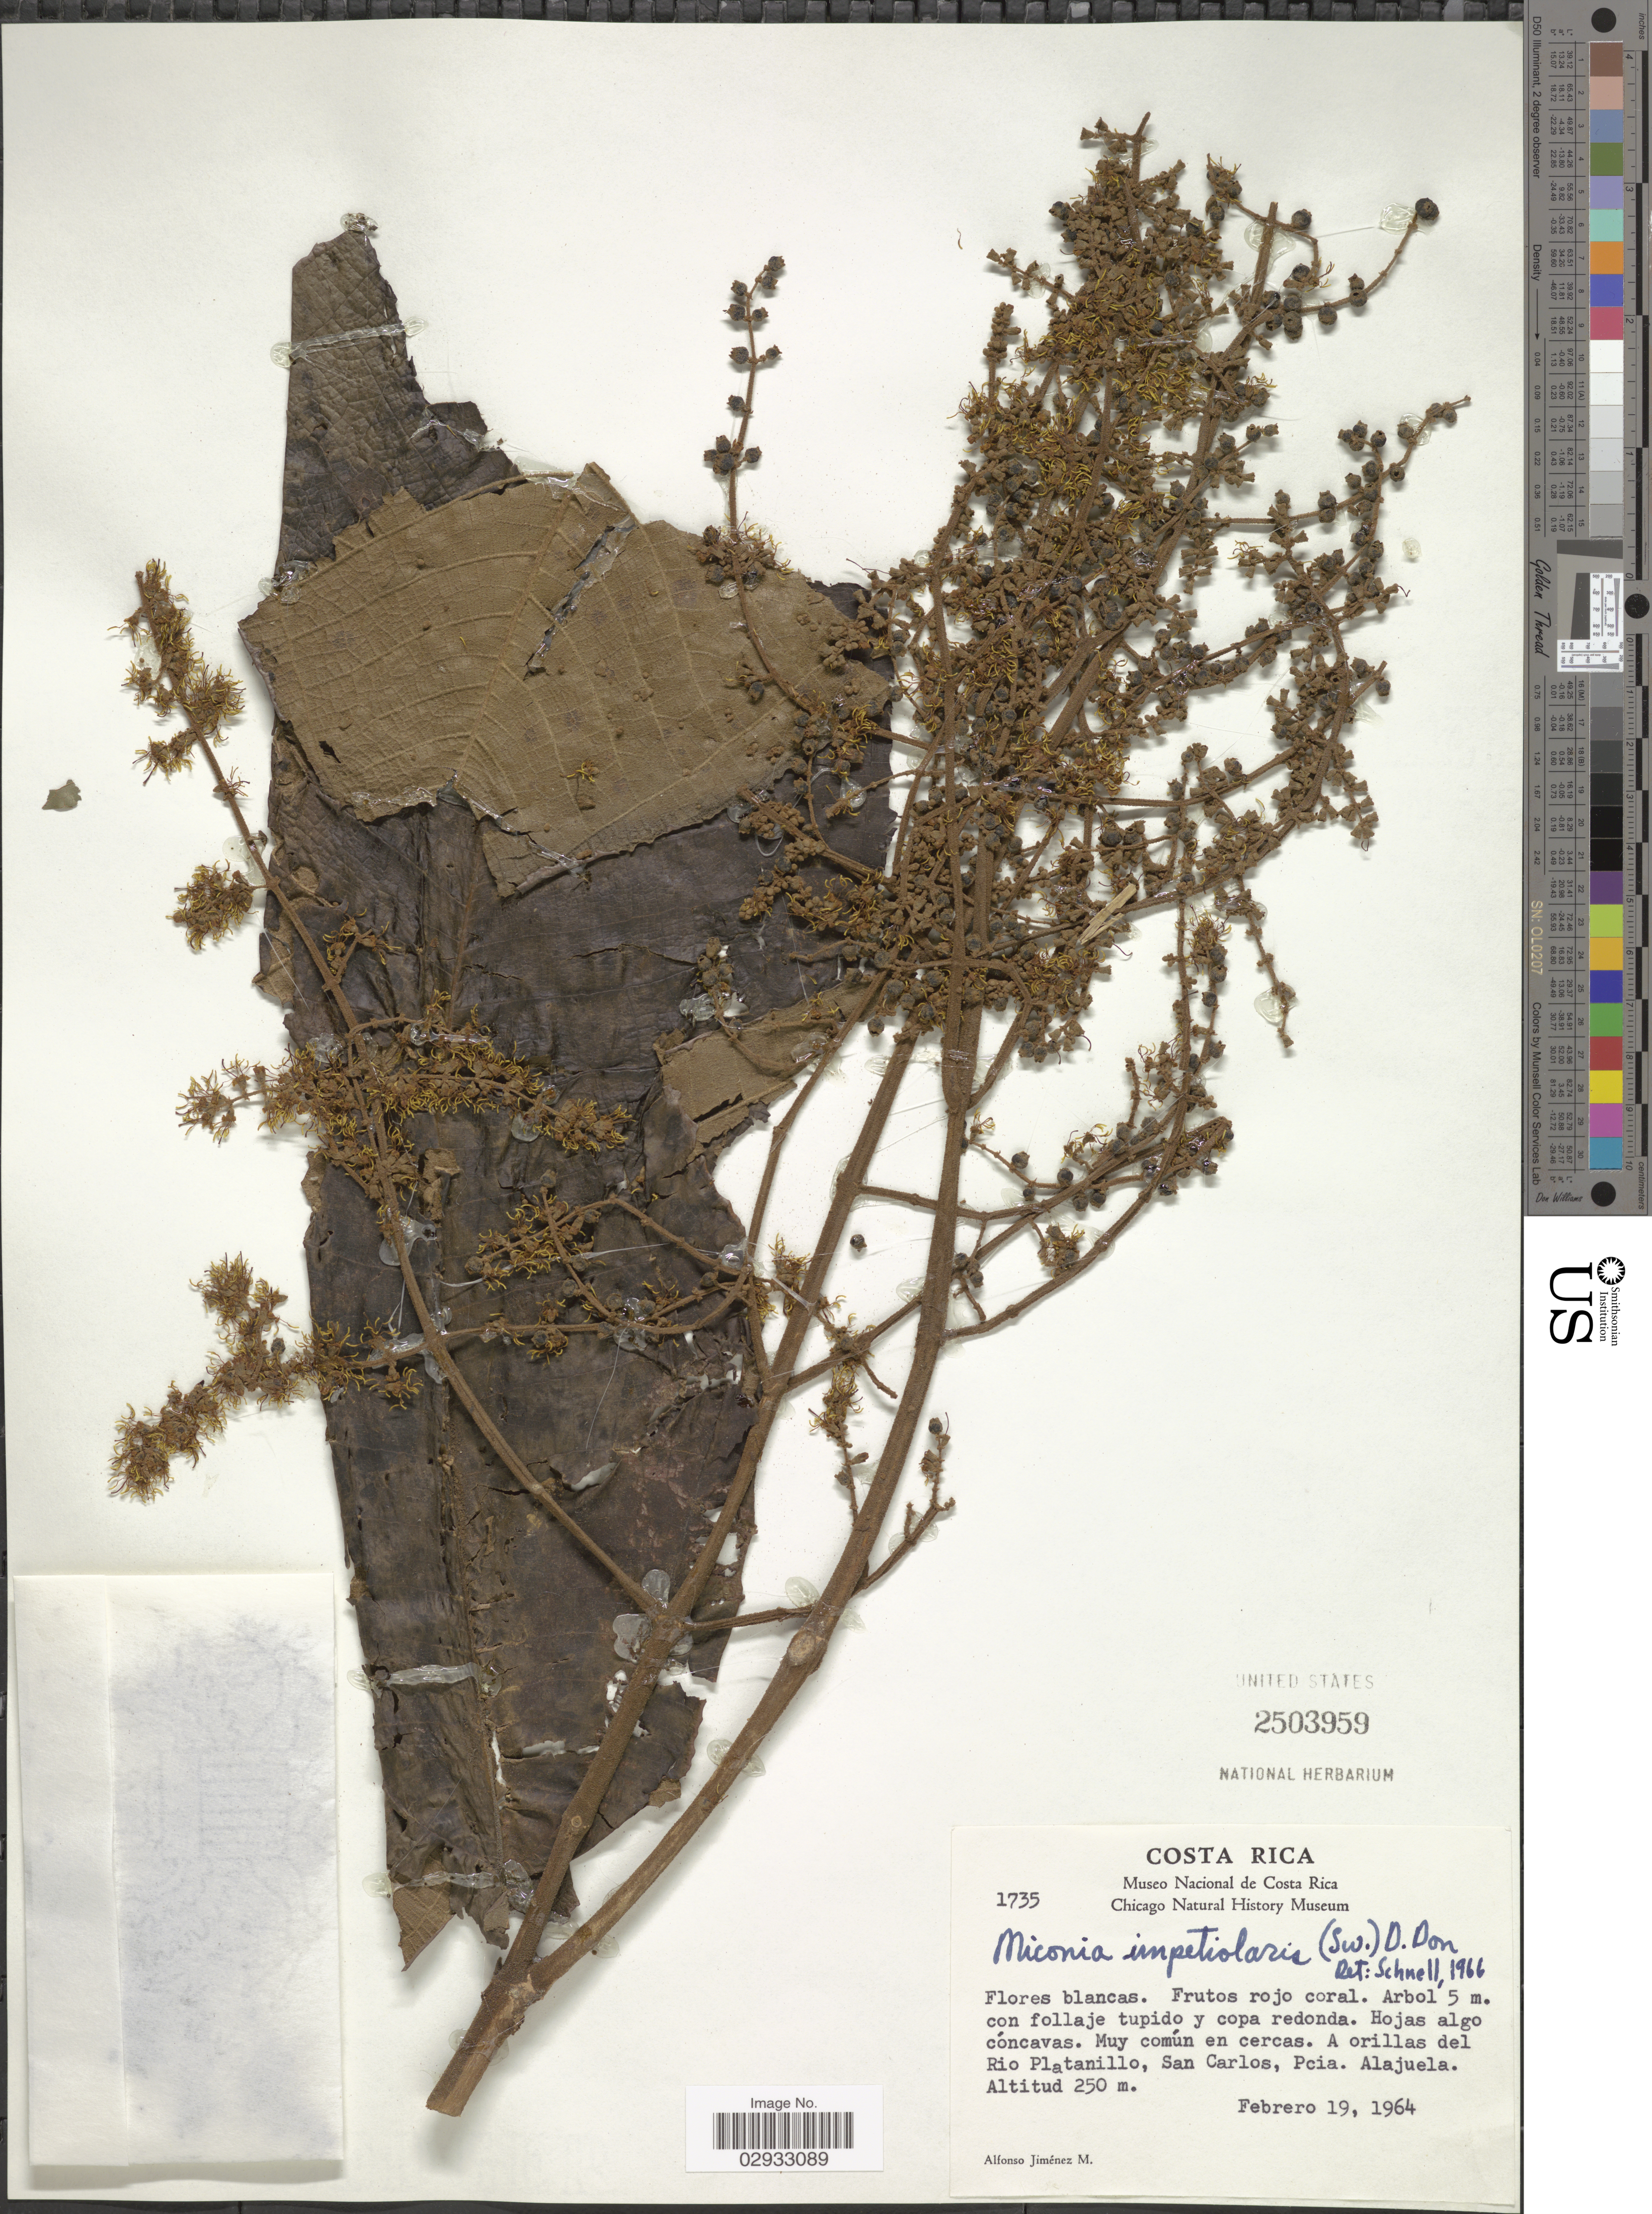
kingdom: Plantae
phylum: Tracheophyta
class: Magnoliopsida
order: Myrtales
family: Melastomataceae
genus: Miconia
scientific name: Miconia impetiolaris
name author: (Sw.) D. Don ex DC.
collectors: A. Jimenez M.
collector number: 1735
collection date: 1964-02-19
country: Costa Rica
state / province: Alajuela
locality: A orillas del rio Platanillo, San Carlos, Pcia. Alajuela.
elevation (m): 250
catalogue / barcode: US 2503959